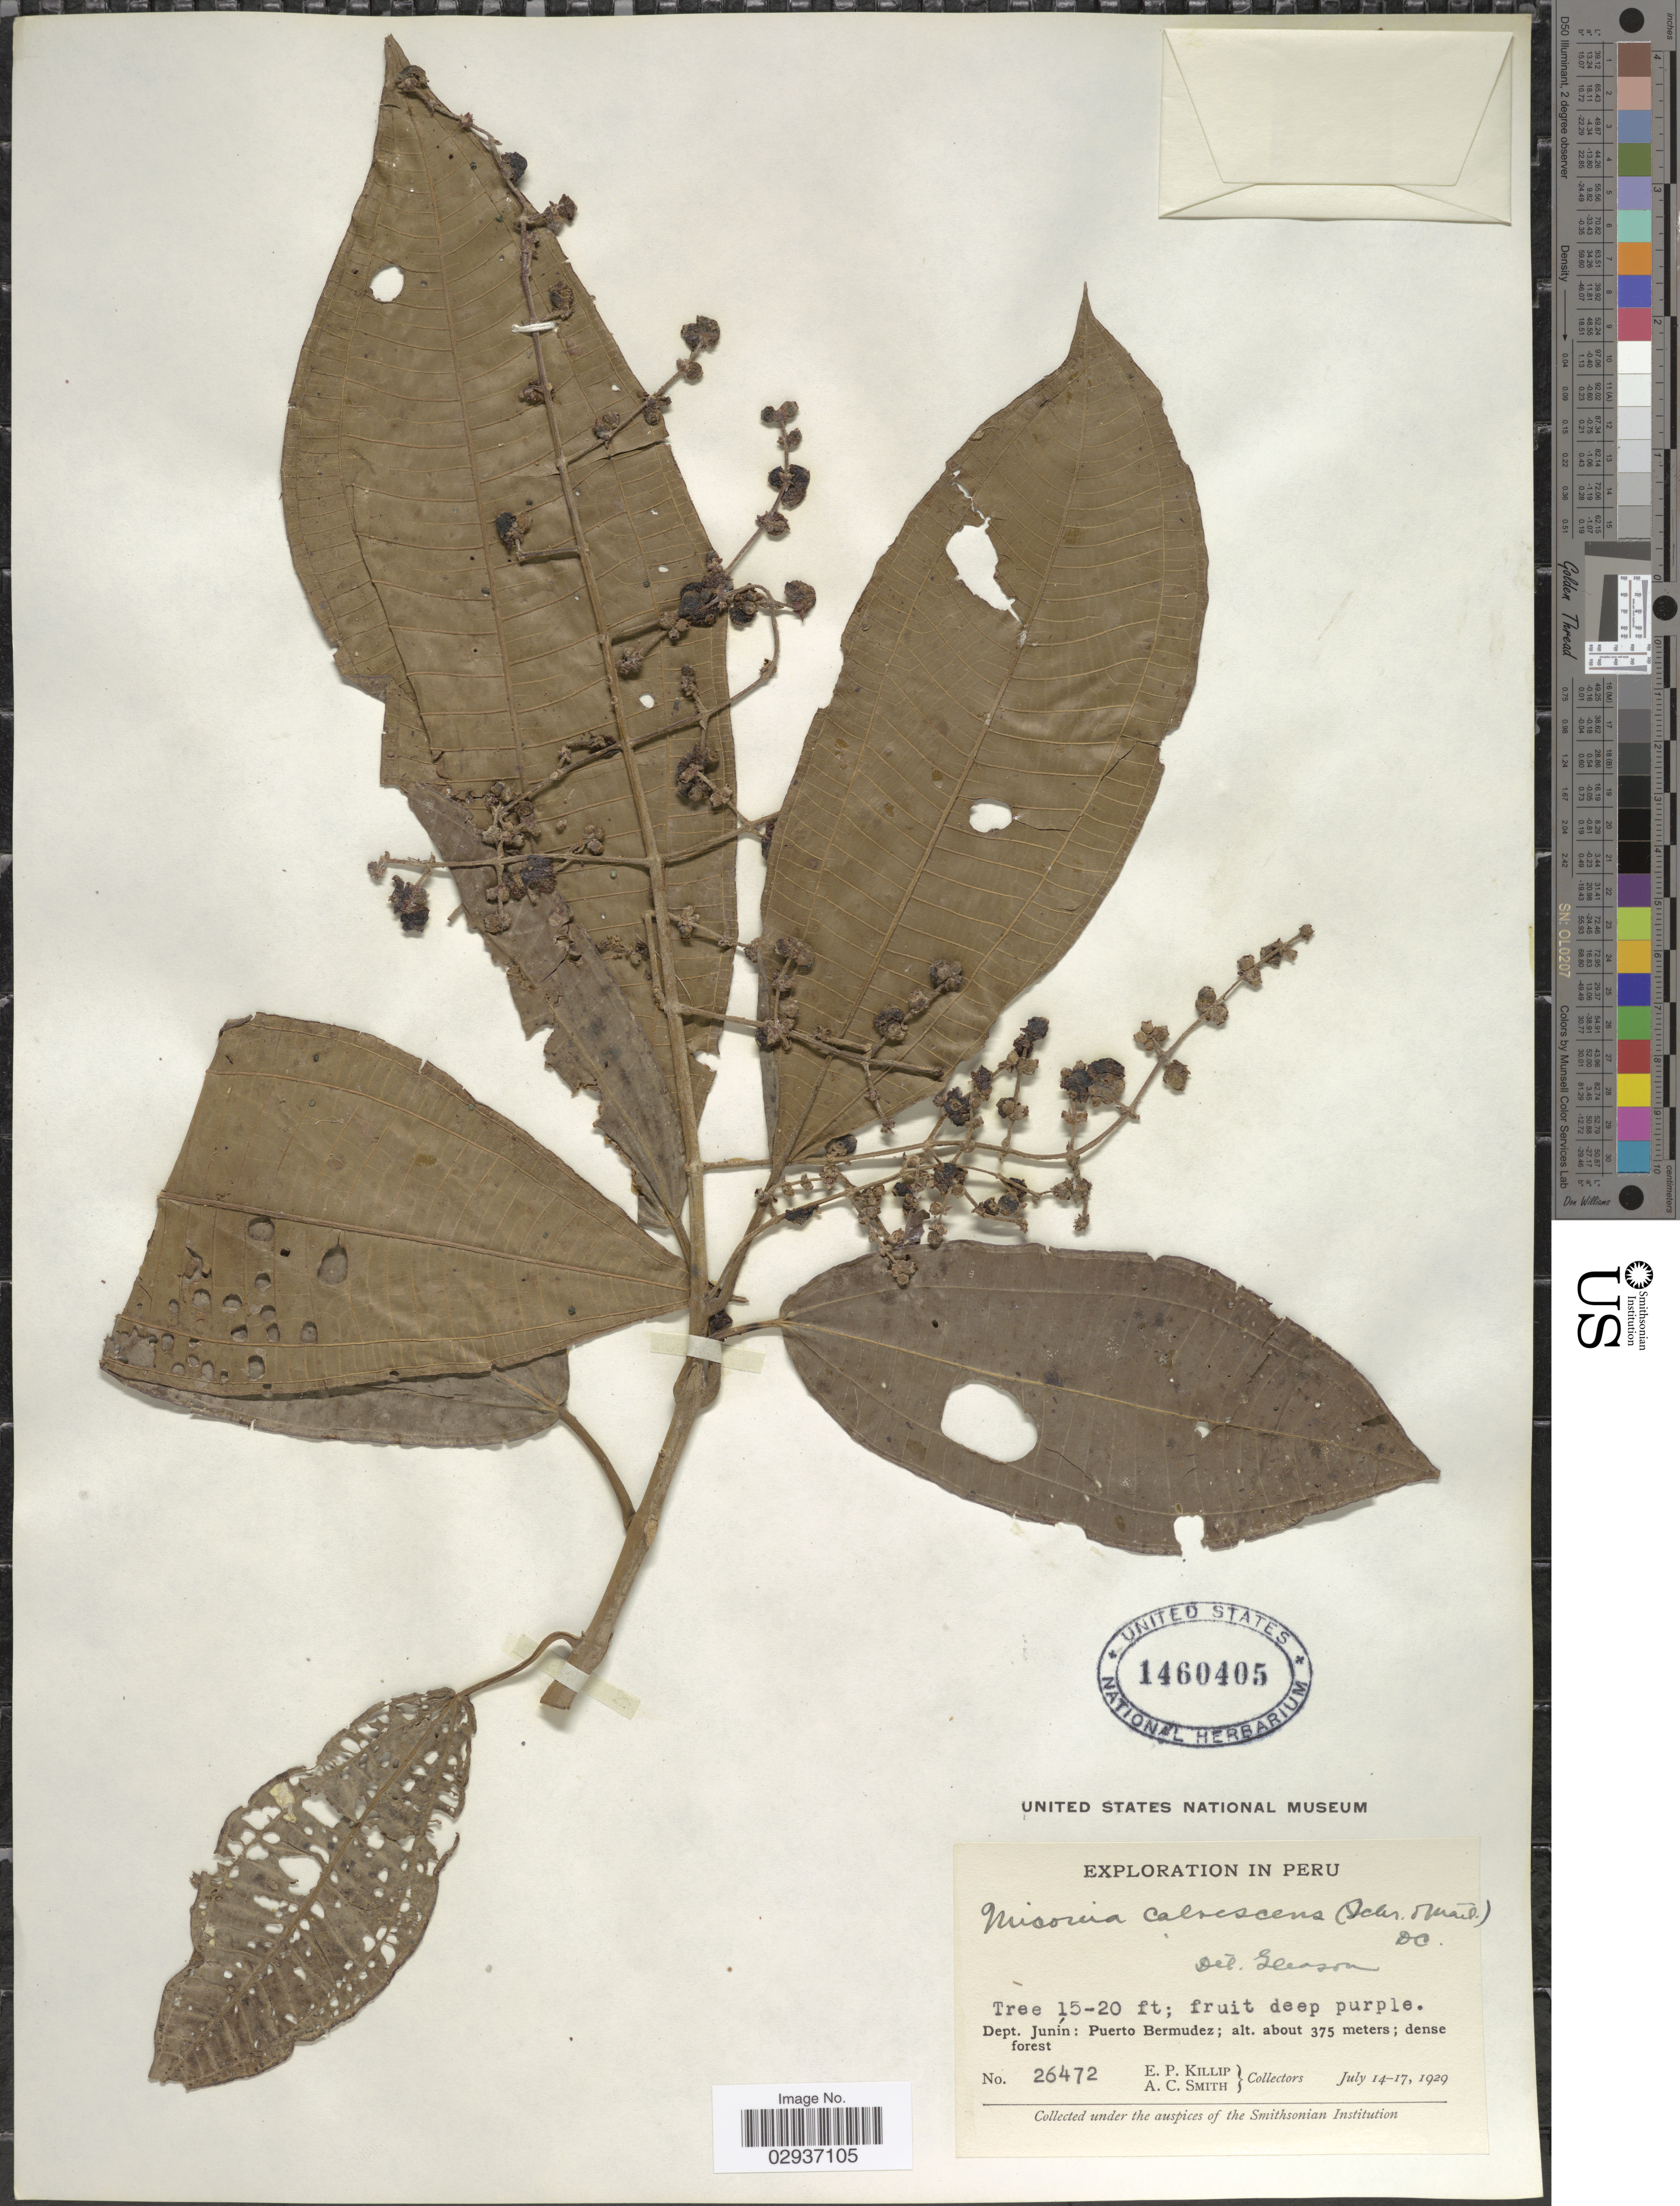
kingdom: Plantae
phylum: Tracheophyta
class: Magnoliopsida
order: Myrtales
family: Melastomataceae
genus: Miconia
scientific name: Miconia calvescens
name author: DC.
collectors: E. P. Killip & A. C. Smith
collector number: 26472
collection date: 1929-07-14/1929-07-17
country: Peru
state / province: Junín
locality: Dept. Juín: Puerto Bermudez.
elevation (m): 375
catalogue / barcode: US 1460405